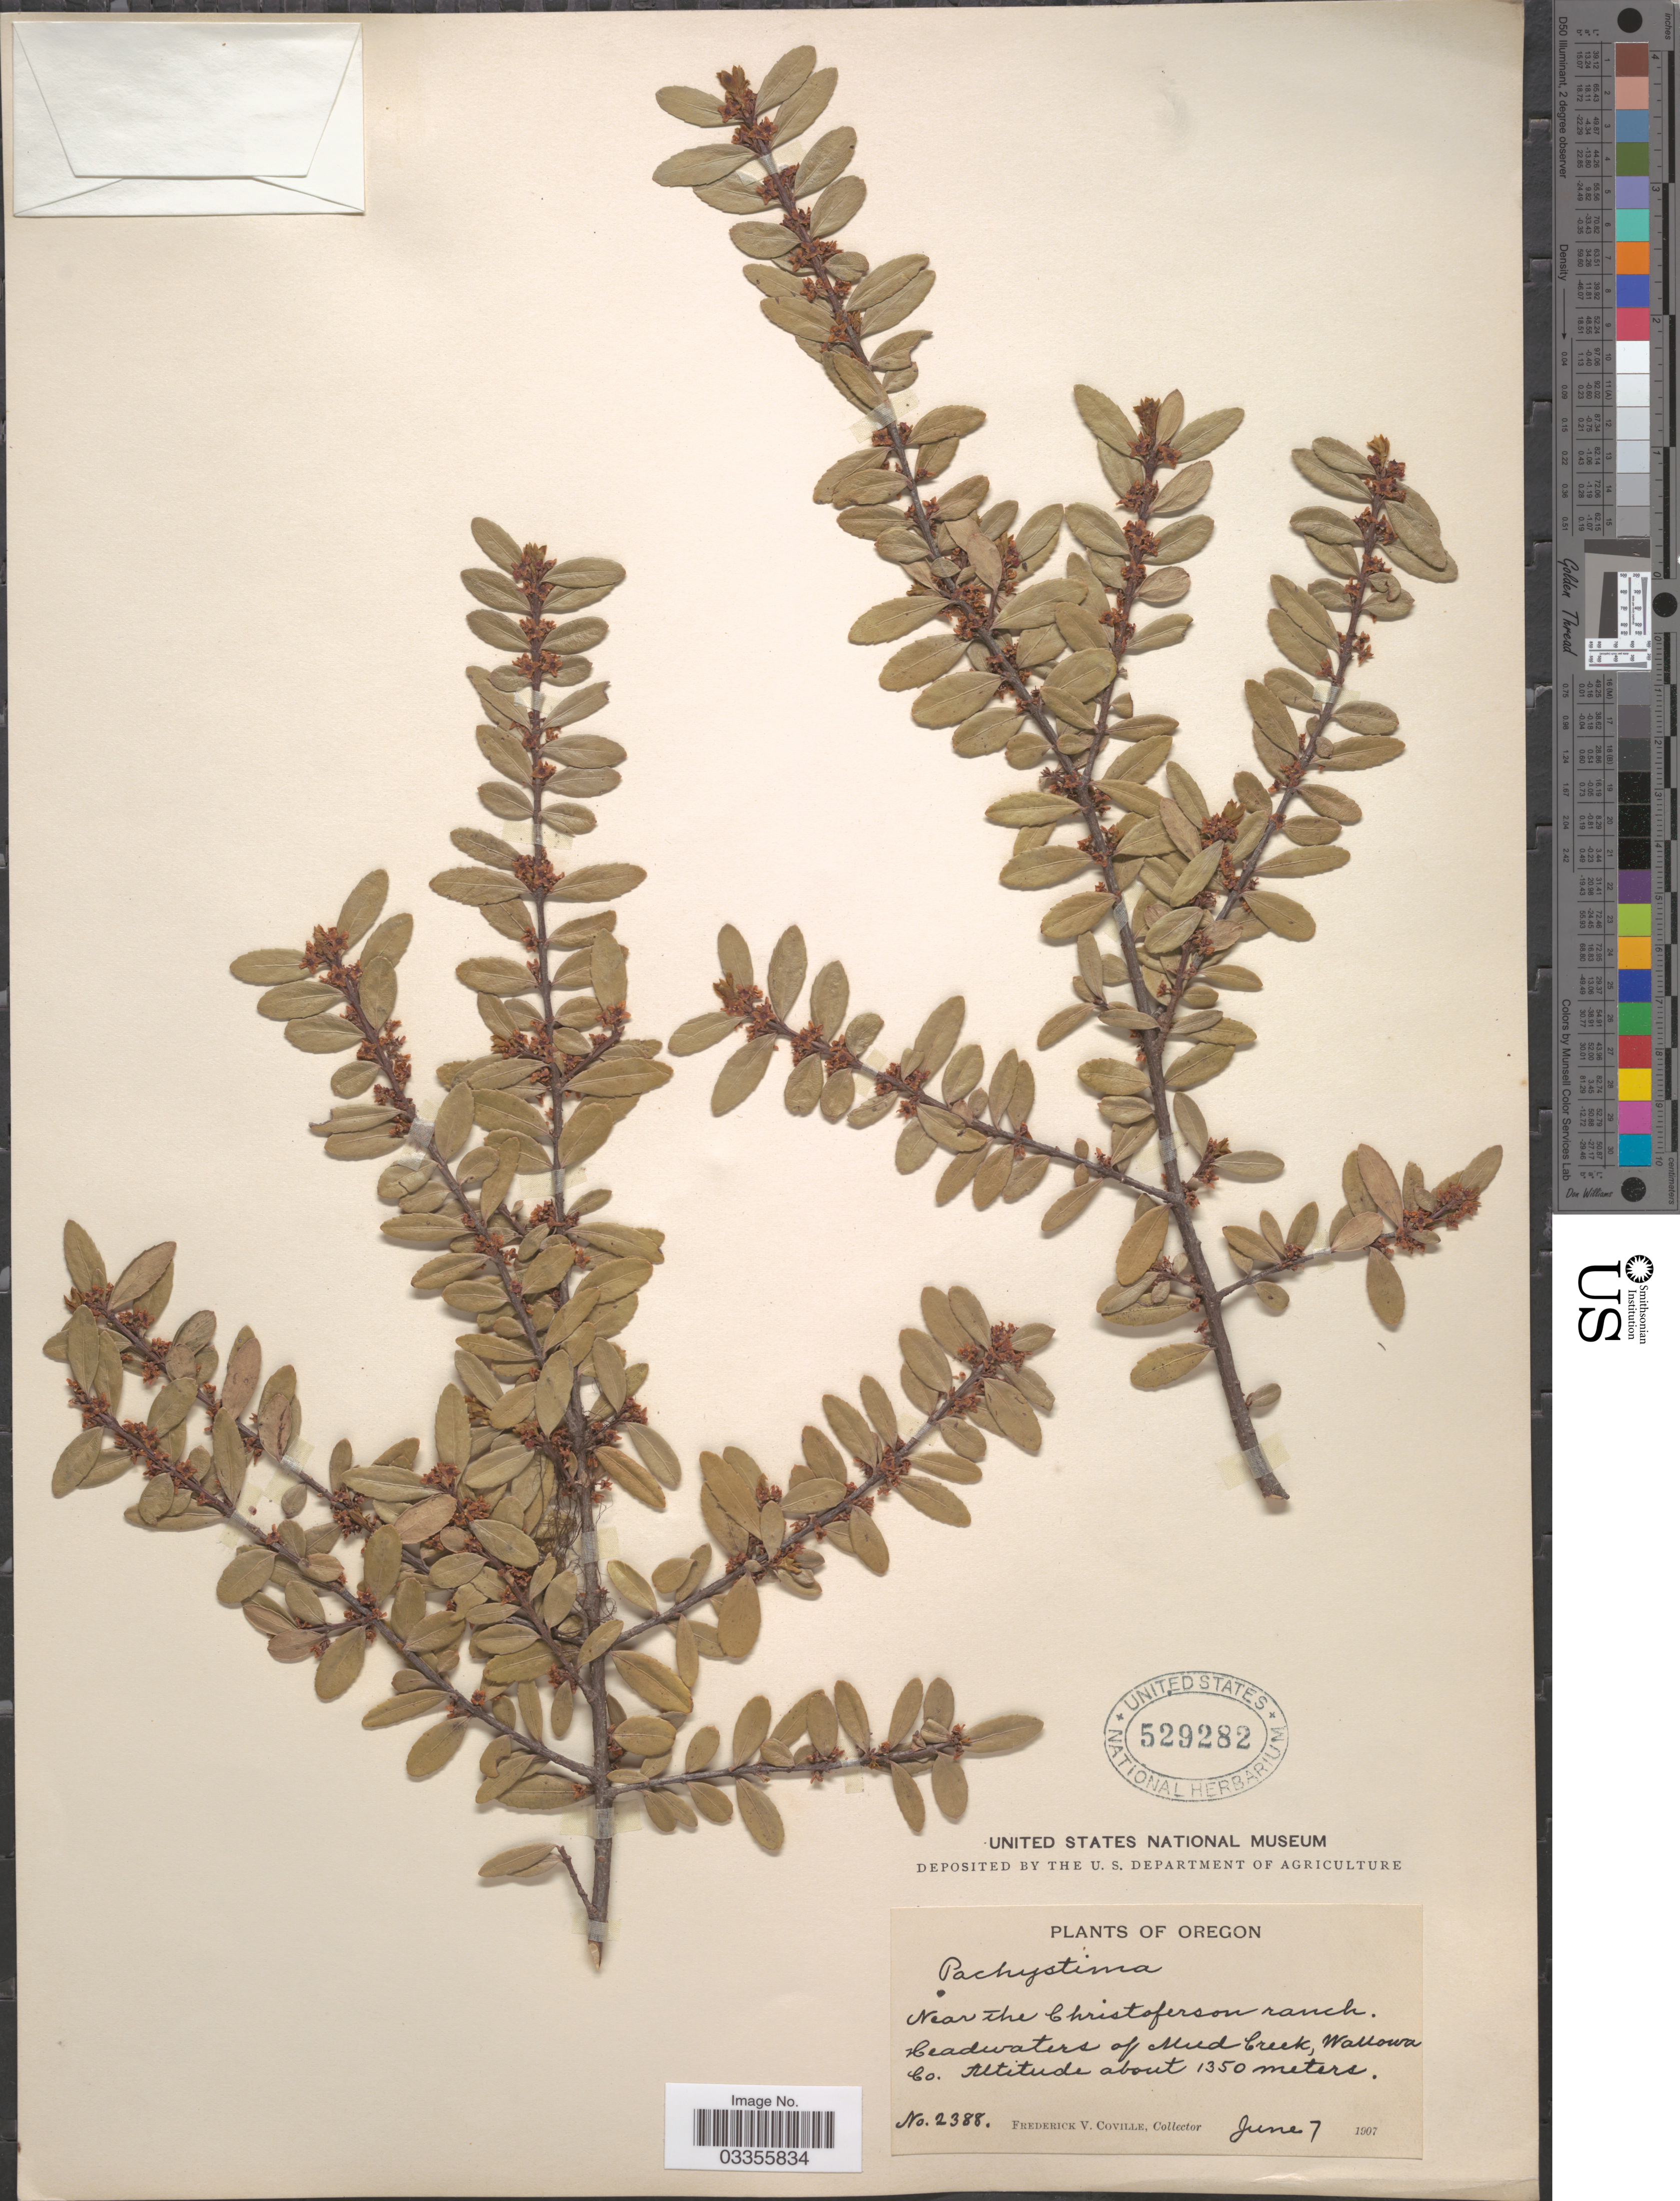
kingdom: Plantae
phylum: Tracheophyta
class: Magnoliopsida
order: Celastrales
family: Celastraceae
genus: Paxistima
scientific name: Paxistima myrsinites subsp. myrsinites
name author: (Pursh) Raf.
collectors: F. V. Coville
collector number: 2388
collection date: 1907-06-07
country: United States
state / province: Oregon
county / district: Wallowa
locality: Near the Christoferson ranch. Headwaters of Mud Creek, Wallowa Co.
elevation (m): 1350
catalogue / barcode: US 529282